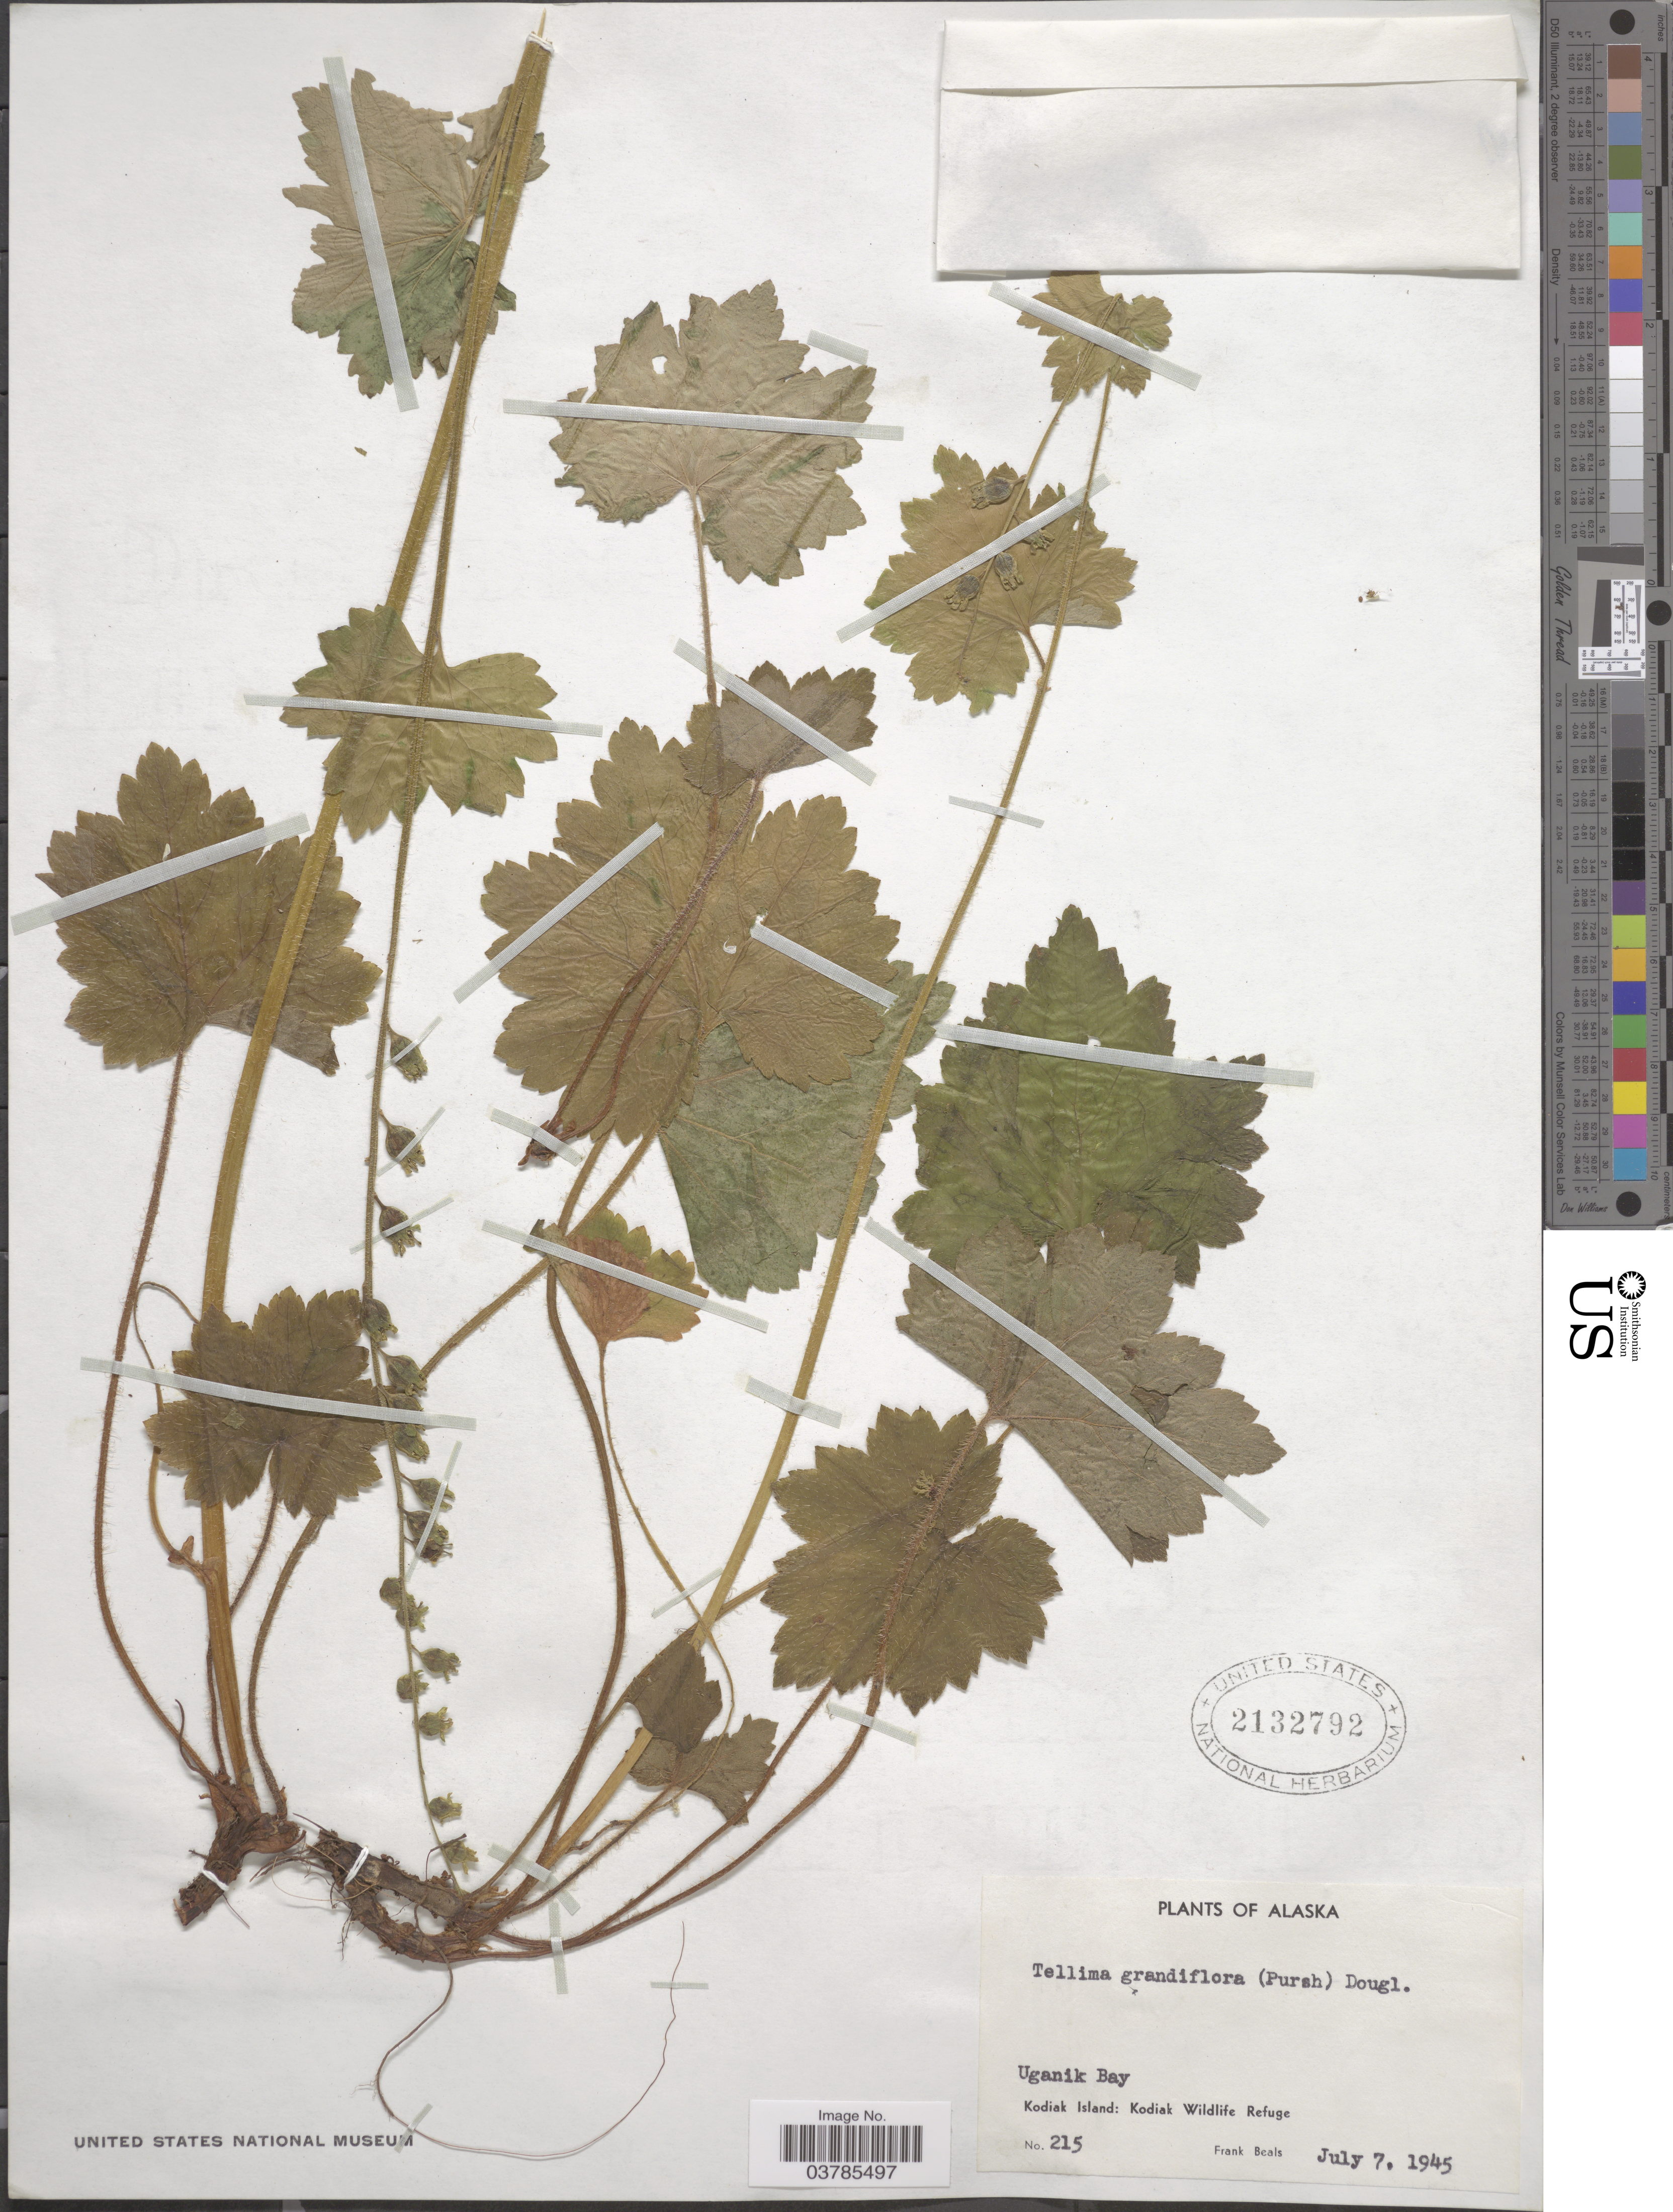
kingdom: Plantae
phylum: Tracheophyta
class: Magnoliopsida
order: Saxifragales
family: Saxifragaceae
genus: Tellima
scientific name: Tellima grandiflora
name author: (Pursh) Douglas ex Lindl.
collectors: F. Beals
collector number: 215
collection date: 1945-07-07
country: United States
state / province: Alaska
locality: Uganik Bay. Kodiak Island: Kodiak Wildlife Refuge.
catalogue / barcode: US 2132792